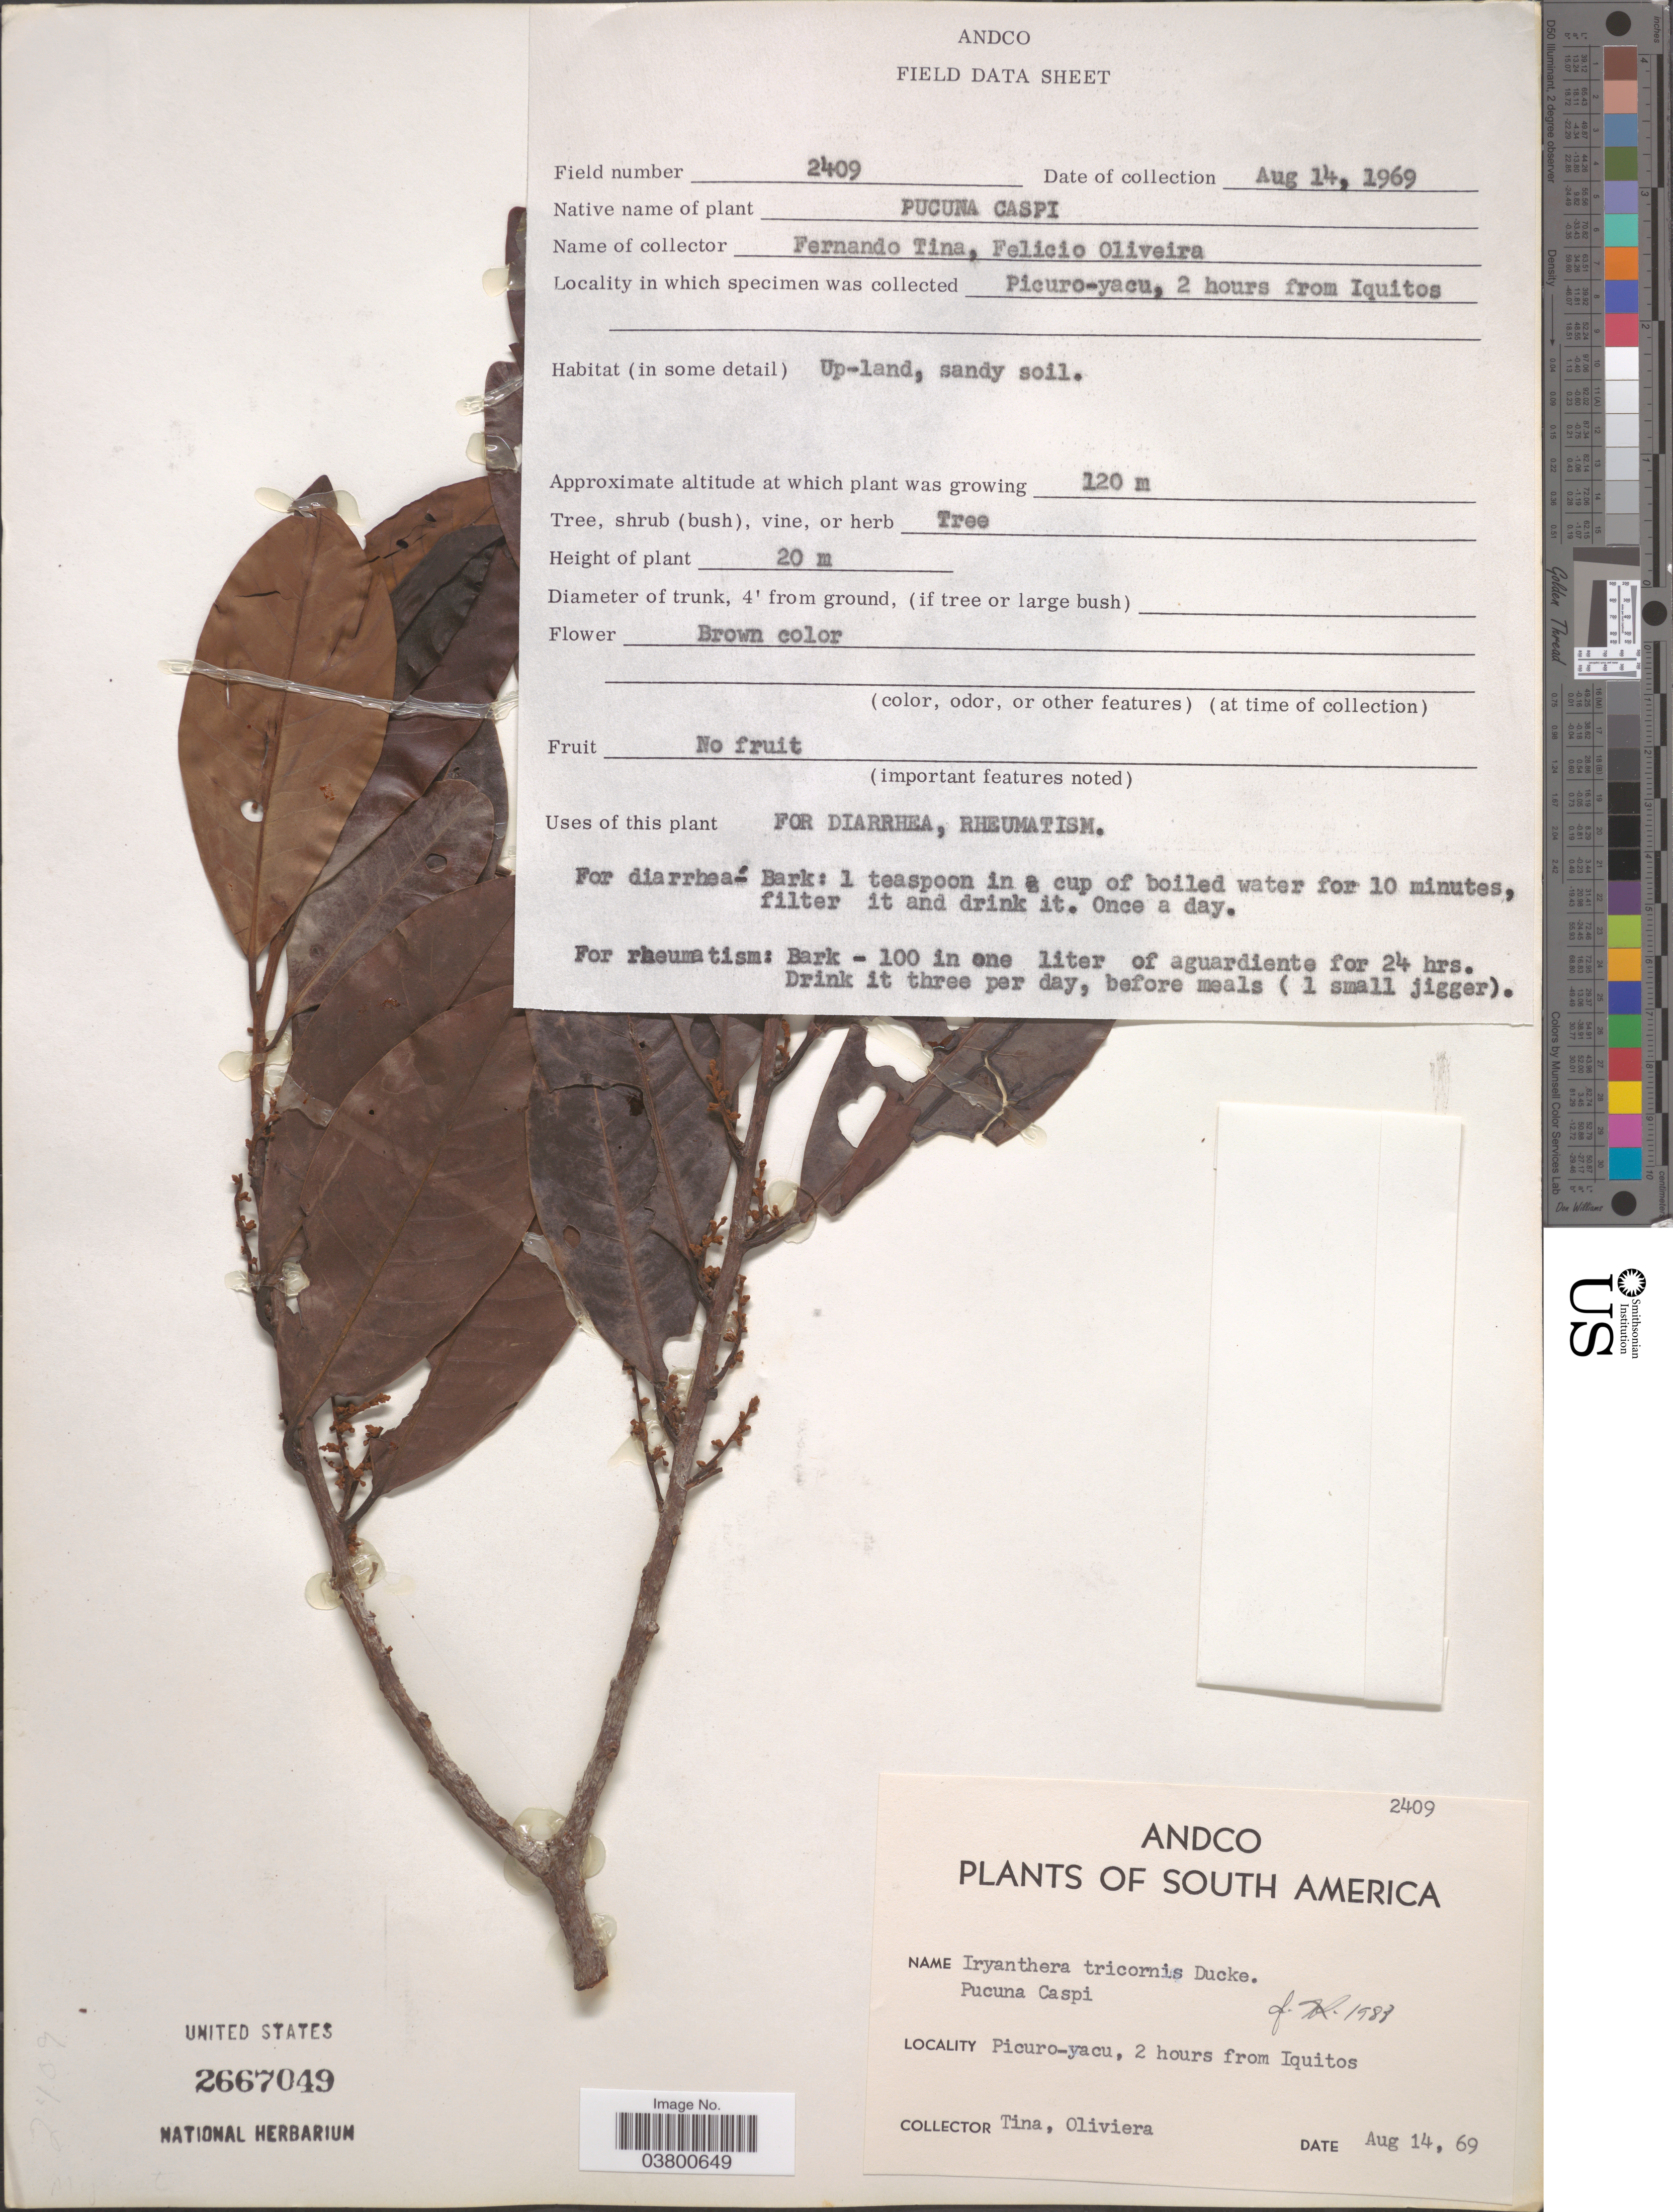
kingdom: Plantae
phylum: Tracheophyta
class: Magnoliopsida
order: Magnoliales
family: Myristicaceae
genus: Iryanthera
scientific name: Iryanthera tricornis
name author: Ducke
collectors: F. Tina & F. Oliveira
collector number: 2409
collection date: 1969-08-14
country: Colombia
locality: Picuro-yacu, 2 hours from Iquitos.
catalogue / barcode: US 2667049